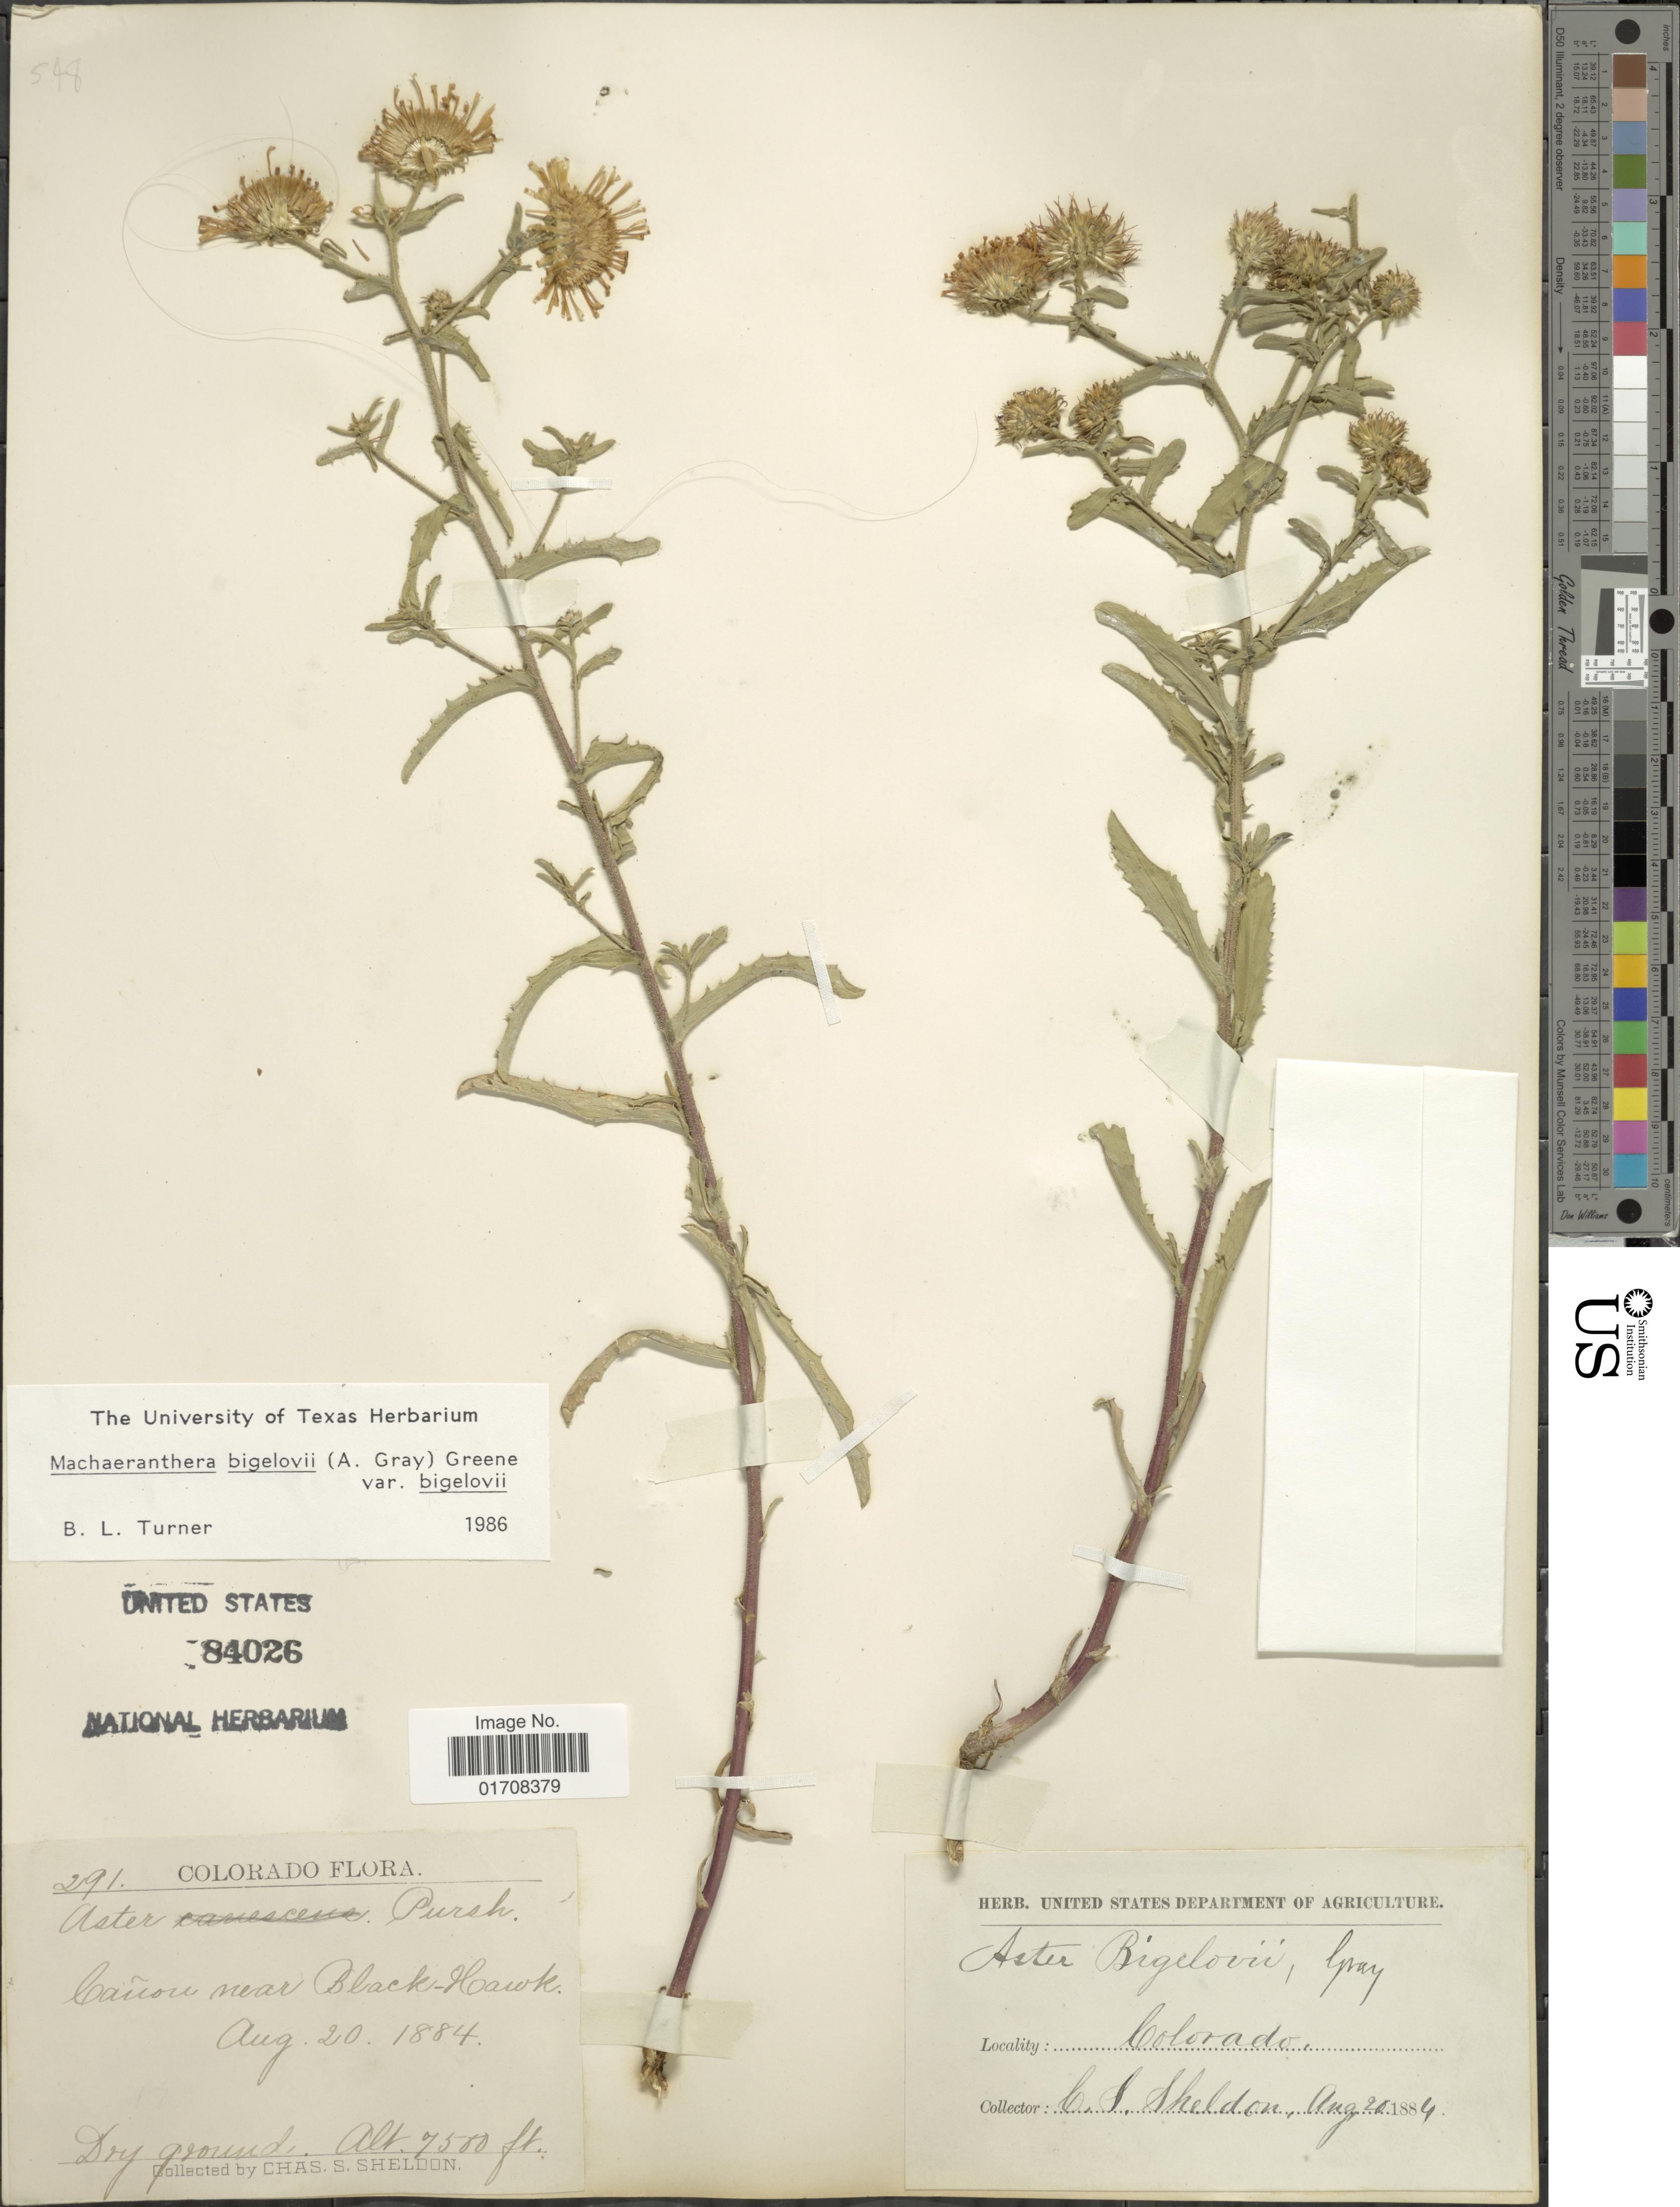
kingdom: Plantae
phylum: Tracheophyta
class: Magnoliopsida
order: Asterales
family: Asteraceae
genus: Machaeranthera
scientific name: Machaeranthera bigelovii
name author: (A. Gray) Greene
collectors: C. S. Sheldon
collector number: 291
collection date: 1884-08-20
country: United States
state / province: Colorado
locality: Canon near Black-Hawk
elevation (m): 2286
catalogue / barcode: US 84026